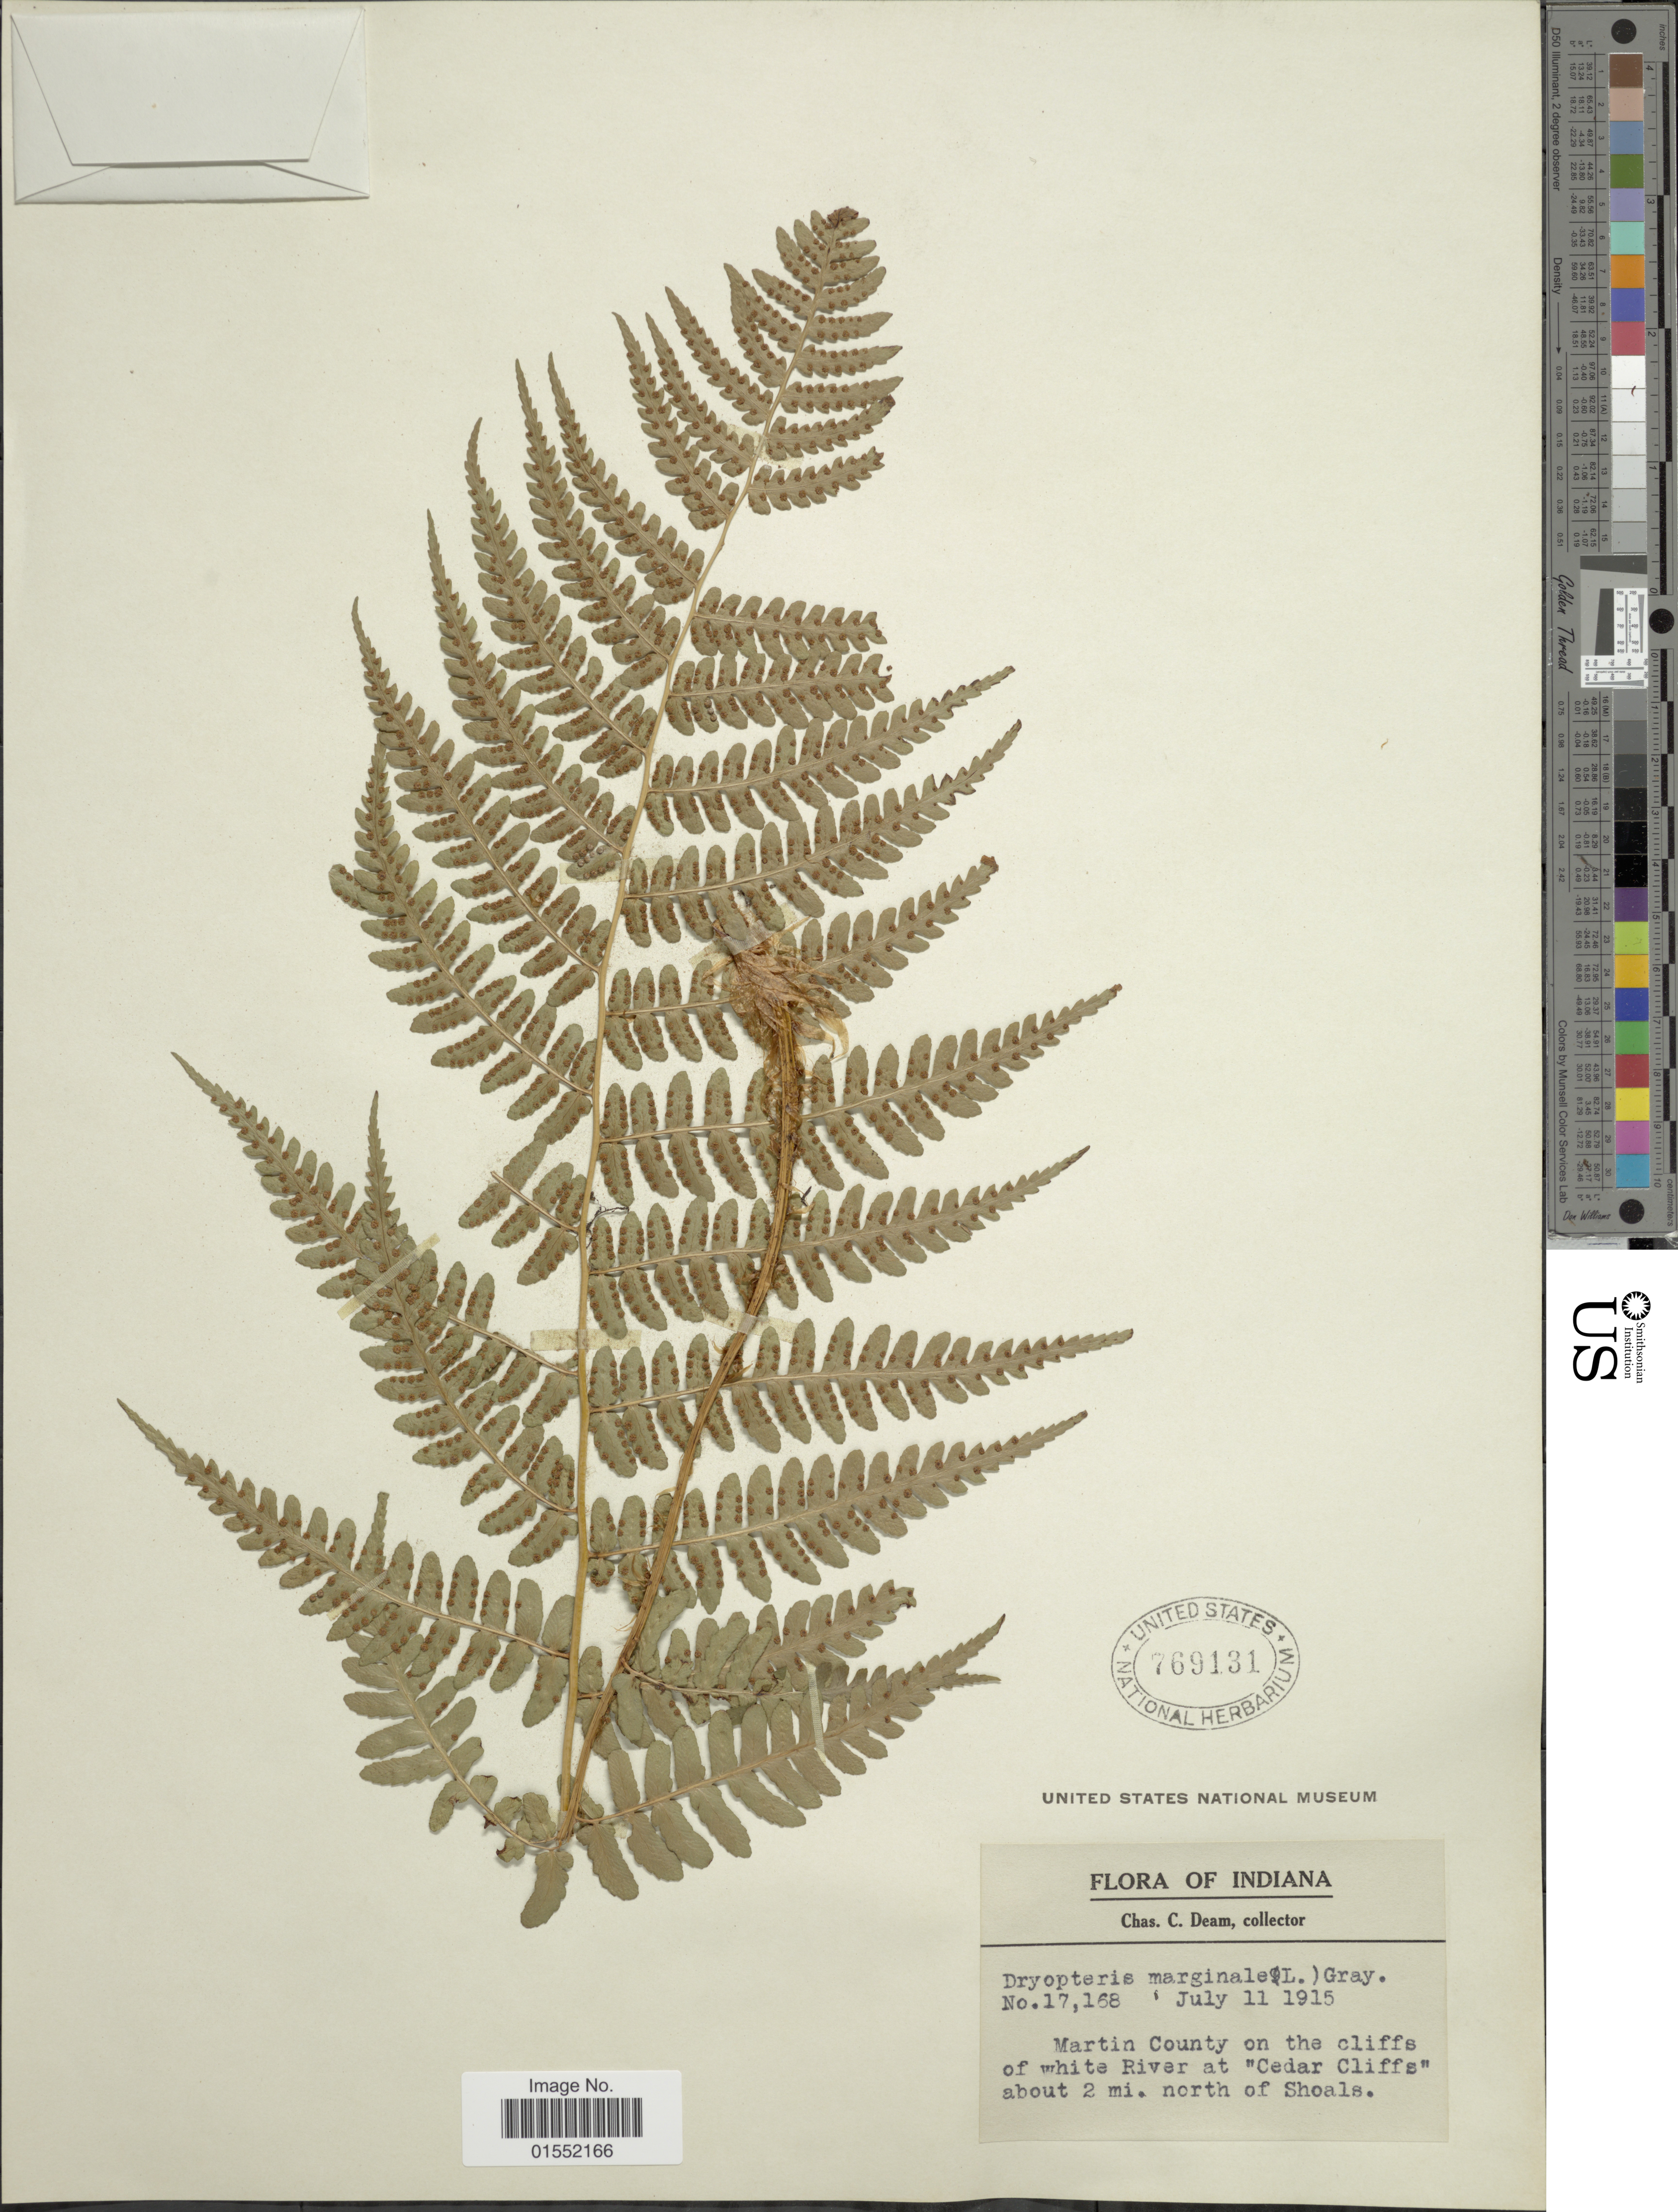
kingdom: Plantae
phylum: Tracheophyta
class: Polypodiopsida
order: Polypodiales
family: Dryopteridaceae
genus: Dryopteris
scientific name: Dryopteris marginalis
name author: (L.) A. Gray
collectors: C. C. Deam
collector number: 17168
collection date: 1915-07-11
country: United States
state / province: Indiana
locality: Martin County on the cliffs of white River at "Cedar Cliffs" about 2 mi. north of Shoals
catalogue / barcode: US 769131